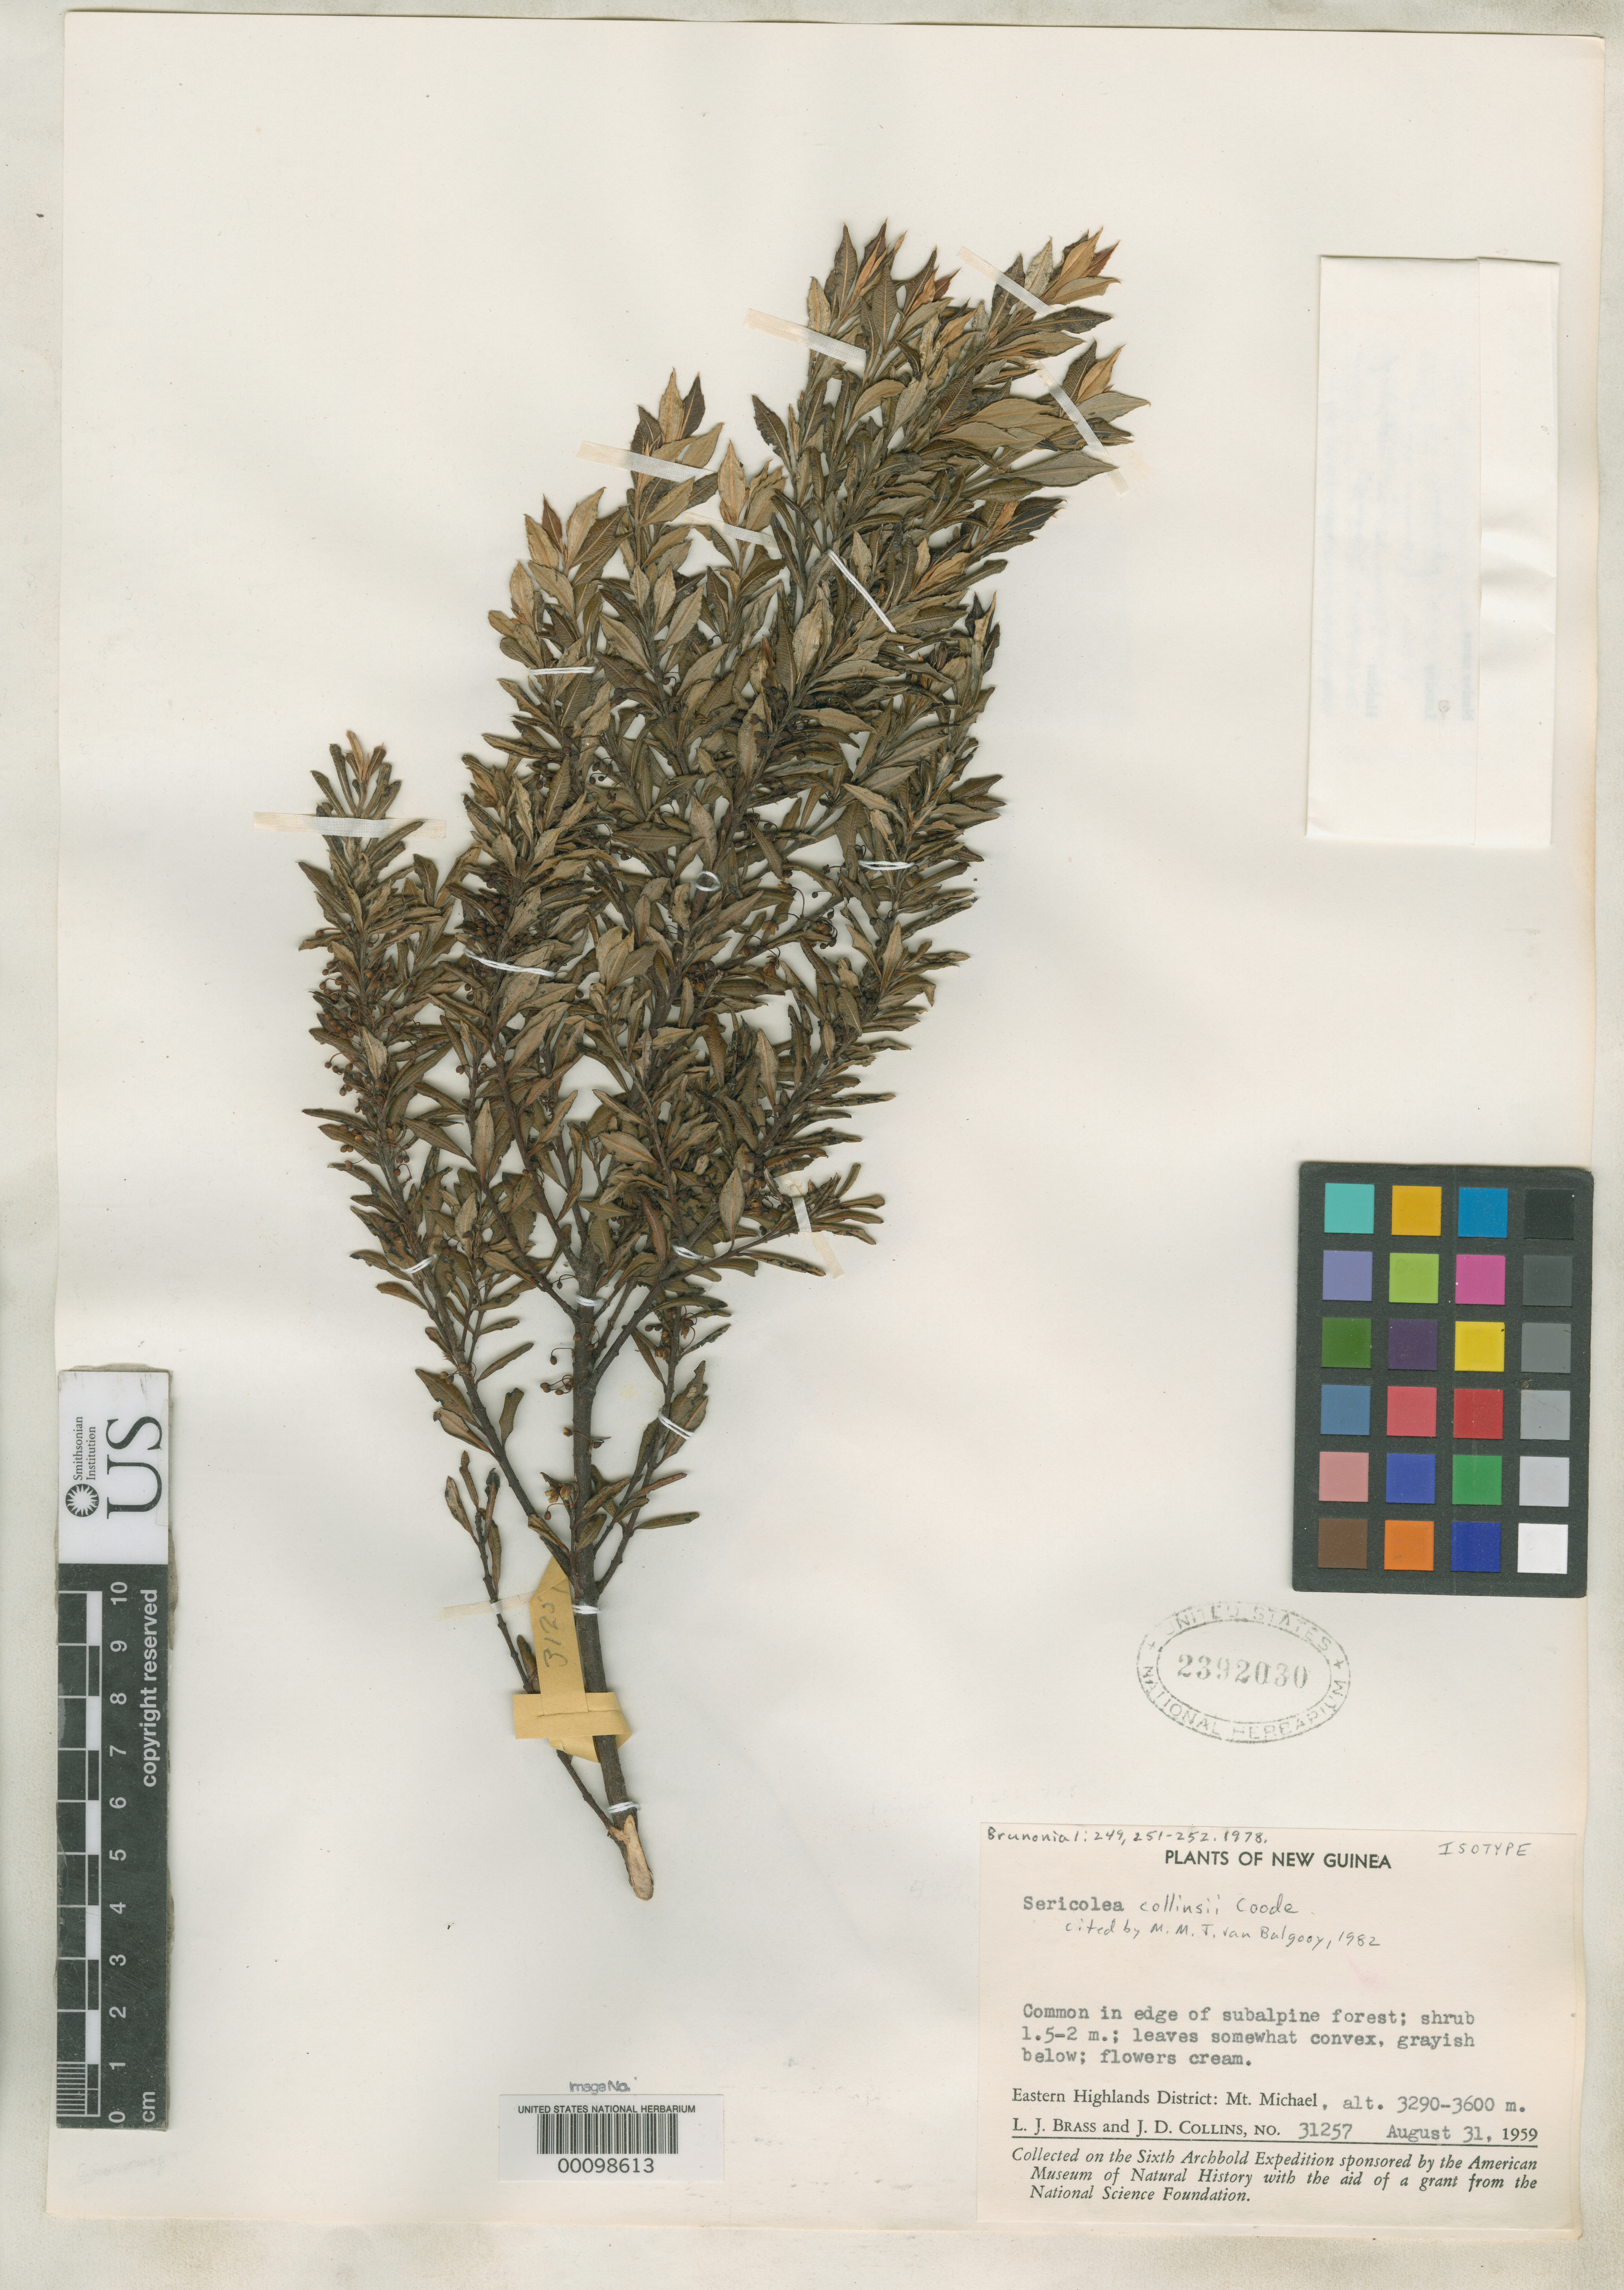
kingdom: Plantae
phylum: Tracheophyta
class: Magnoliopsida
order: Oxalidales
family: Elaeocarpaceae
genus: Sericolea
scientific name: Sericolea collinsii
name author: Coode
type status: Isotype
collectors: L. J. Brass & J. Collins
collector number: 31257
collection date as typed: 31 Aug 1959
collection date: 1959-08-31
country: Papua New Guinea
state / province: Eastern Highlands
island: New Guinea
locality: Mt. Michael.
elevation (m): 3290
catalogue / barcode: US 2392030